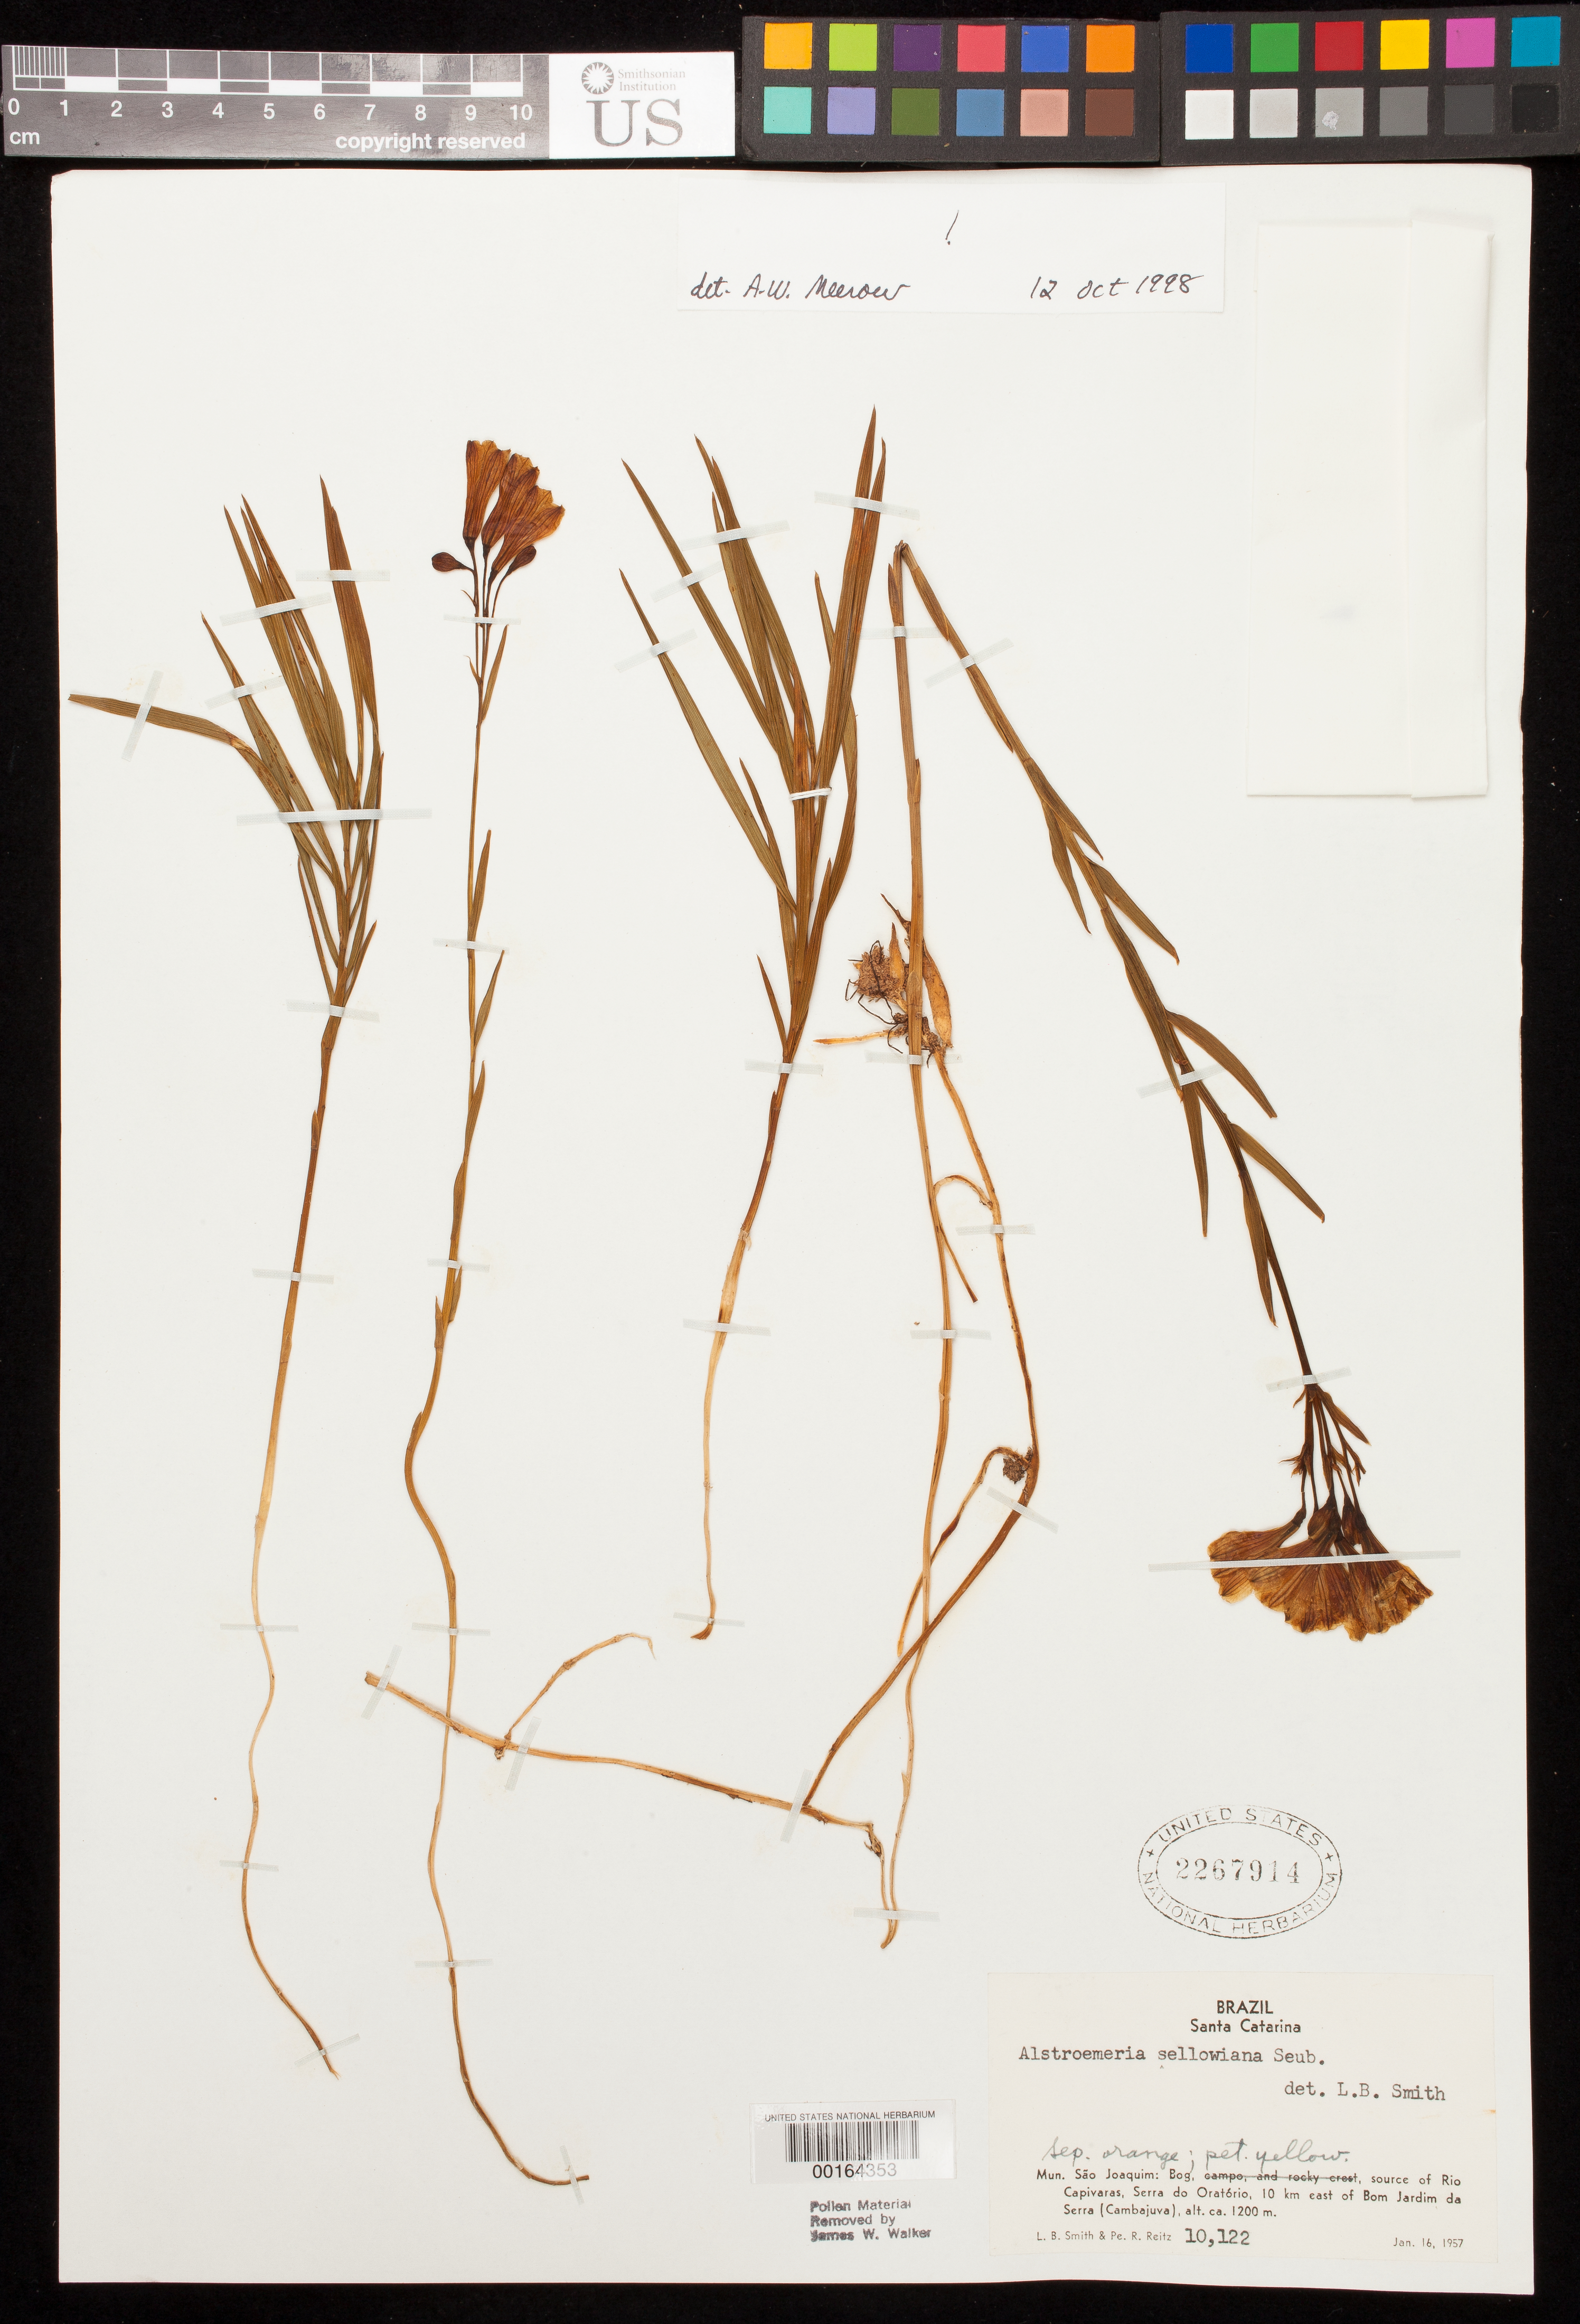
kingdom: Plantae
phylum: Tracheophyta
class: Liliopsida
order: Liliales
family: Alstroemeriaceae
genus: Alstroemeria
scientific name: Alstroemeria sellowiana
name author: Seub.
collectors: L. Smith & R. Reitz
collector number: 10122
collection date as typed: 16 Jan 1957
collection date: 1957-01-16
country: Brazil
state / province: Santa Catarina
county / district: São Joaquim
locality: Serra do oratorio, 10 km e of bom jardim da serra (cambajuva)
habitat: Bog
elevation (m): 1200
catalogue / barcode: US 2267914